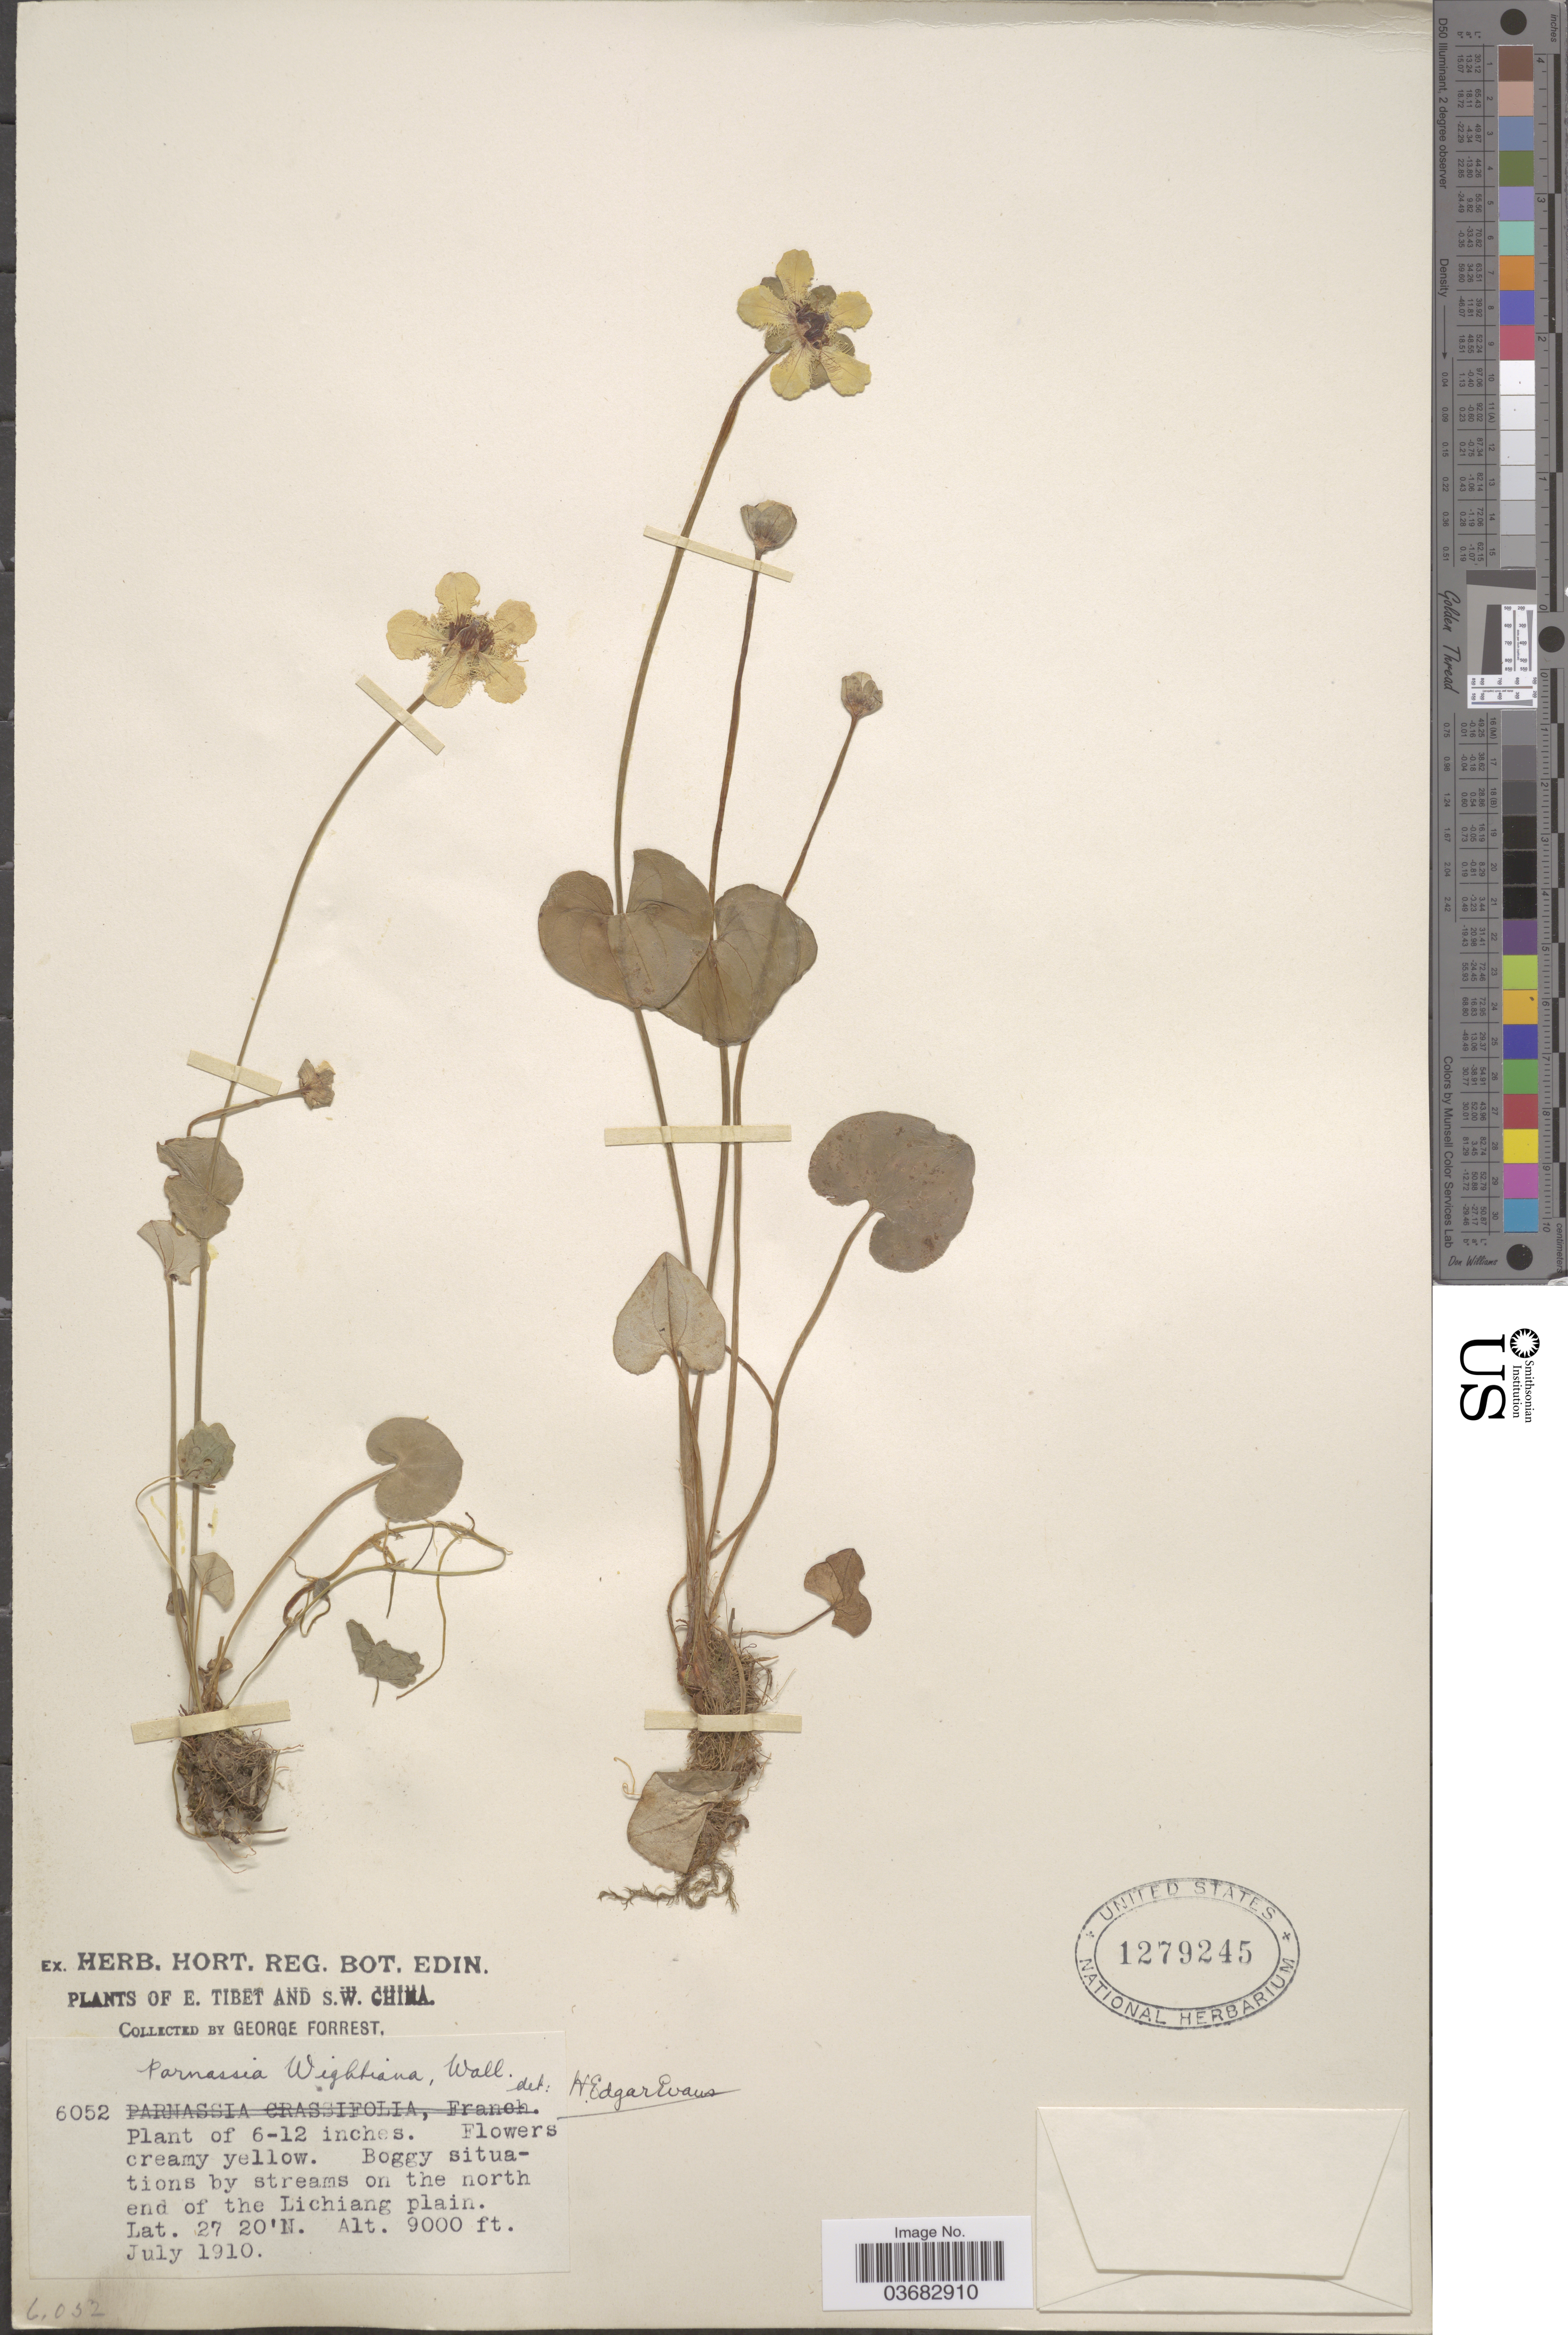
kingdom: Plantae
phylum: Tracheophyta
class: Magnoliopsida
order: Celastrales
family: Parnassiaceae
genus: Parnassia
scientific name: Parnassia wightiana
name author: Wall. ex Wight & Arn.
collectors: G. Forrest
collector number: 6052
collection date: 1910-07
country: China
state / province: Xizang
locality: E. Tibet and S.W. China. Boggy situations by streams on the north end of the Lichiang plain.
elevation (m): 2743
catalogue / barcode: US 1279245